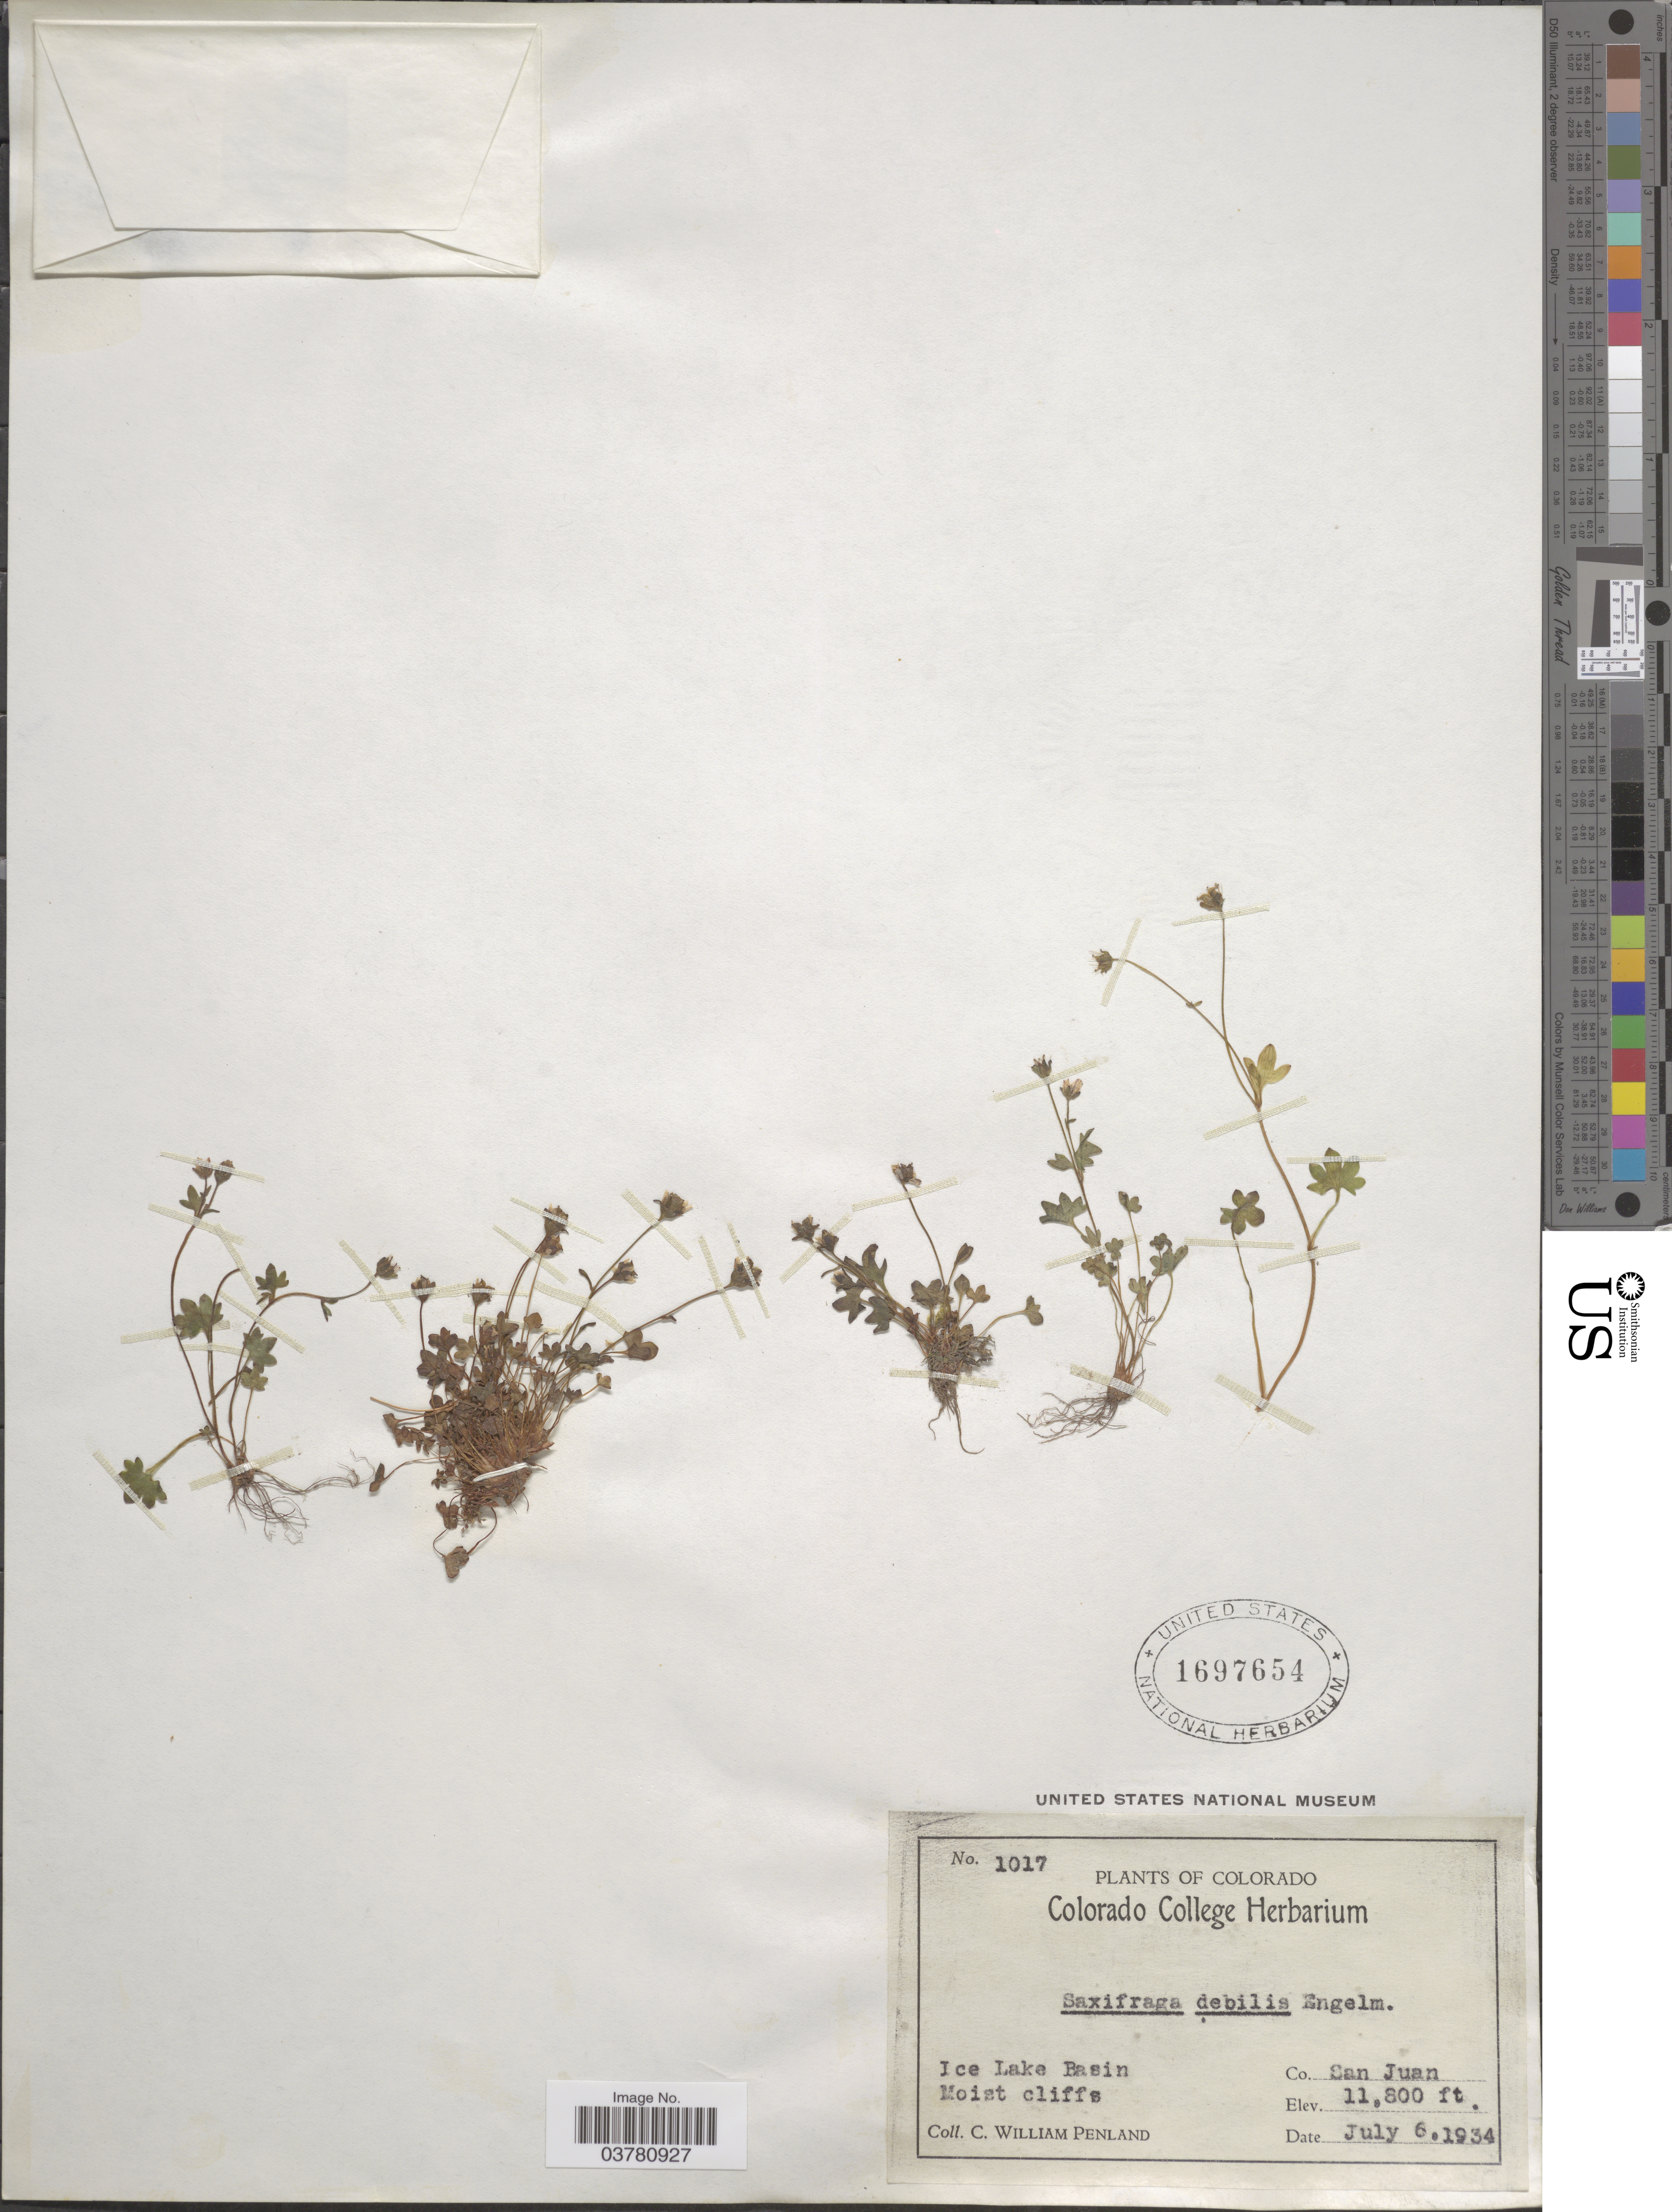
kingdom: Plantae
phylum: Tracheophyta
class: Magnoliopsida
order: Saxifragales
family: Saxifragaceae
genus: Saxifraga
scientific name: Saxifraga rivularis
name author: L.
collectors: C. W. Penland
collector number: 1017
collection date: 1934-07-06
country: United States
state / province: Colorado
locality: Ice Lake Basin. Moist cliffs Co. San Juan.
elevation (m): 3597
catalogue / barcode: US 1697654